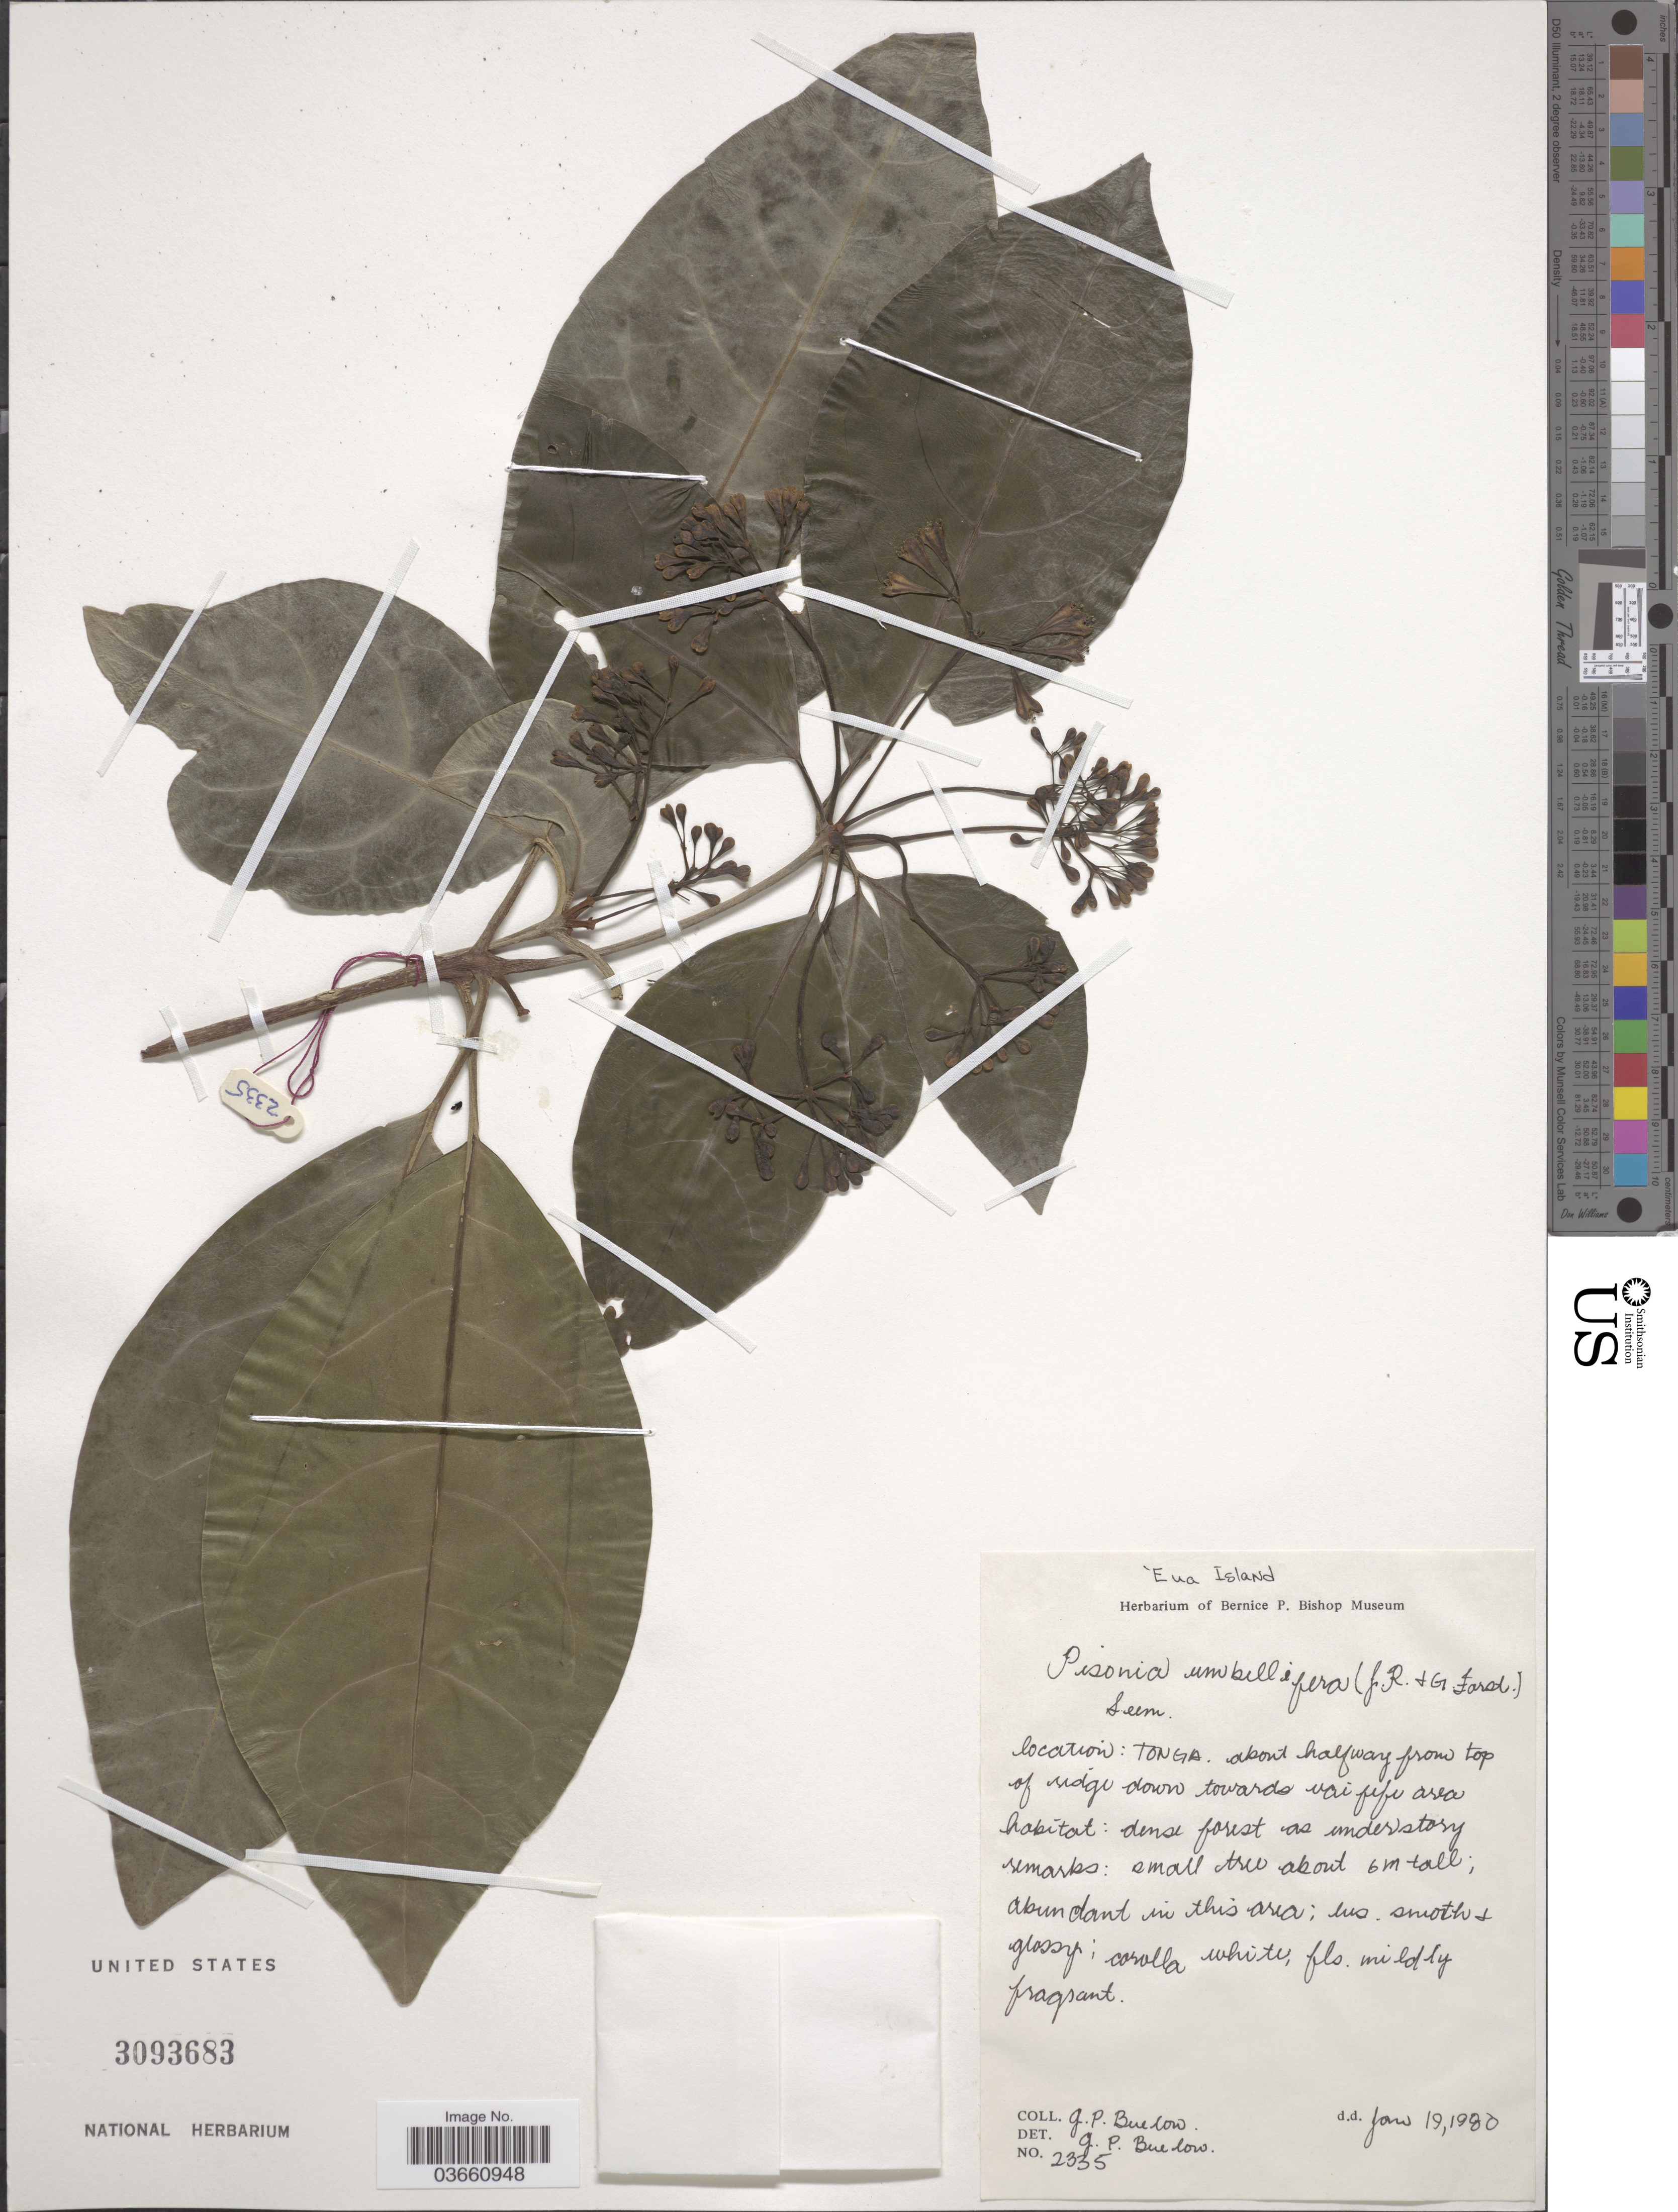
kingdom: Plantae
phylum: Tracheophyta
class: Magnoliopsida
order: Caryophyllales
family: Nyctaginaceae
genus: Ceodes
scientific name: Ceodes umbellifera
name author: J.R. Forst. & G. Forst.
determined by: Wagner, W. L., (BOT), Smithsonian Institution - National Museum of Natural History (UNITED STATES)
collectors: G. Buelow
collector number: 2355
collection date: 1980-01-19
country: Tonga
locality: Eua Island. About halfway from top of ridge down towards vaifefe [interpreted] area.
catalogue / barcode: US 3093683